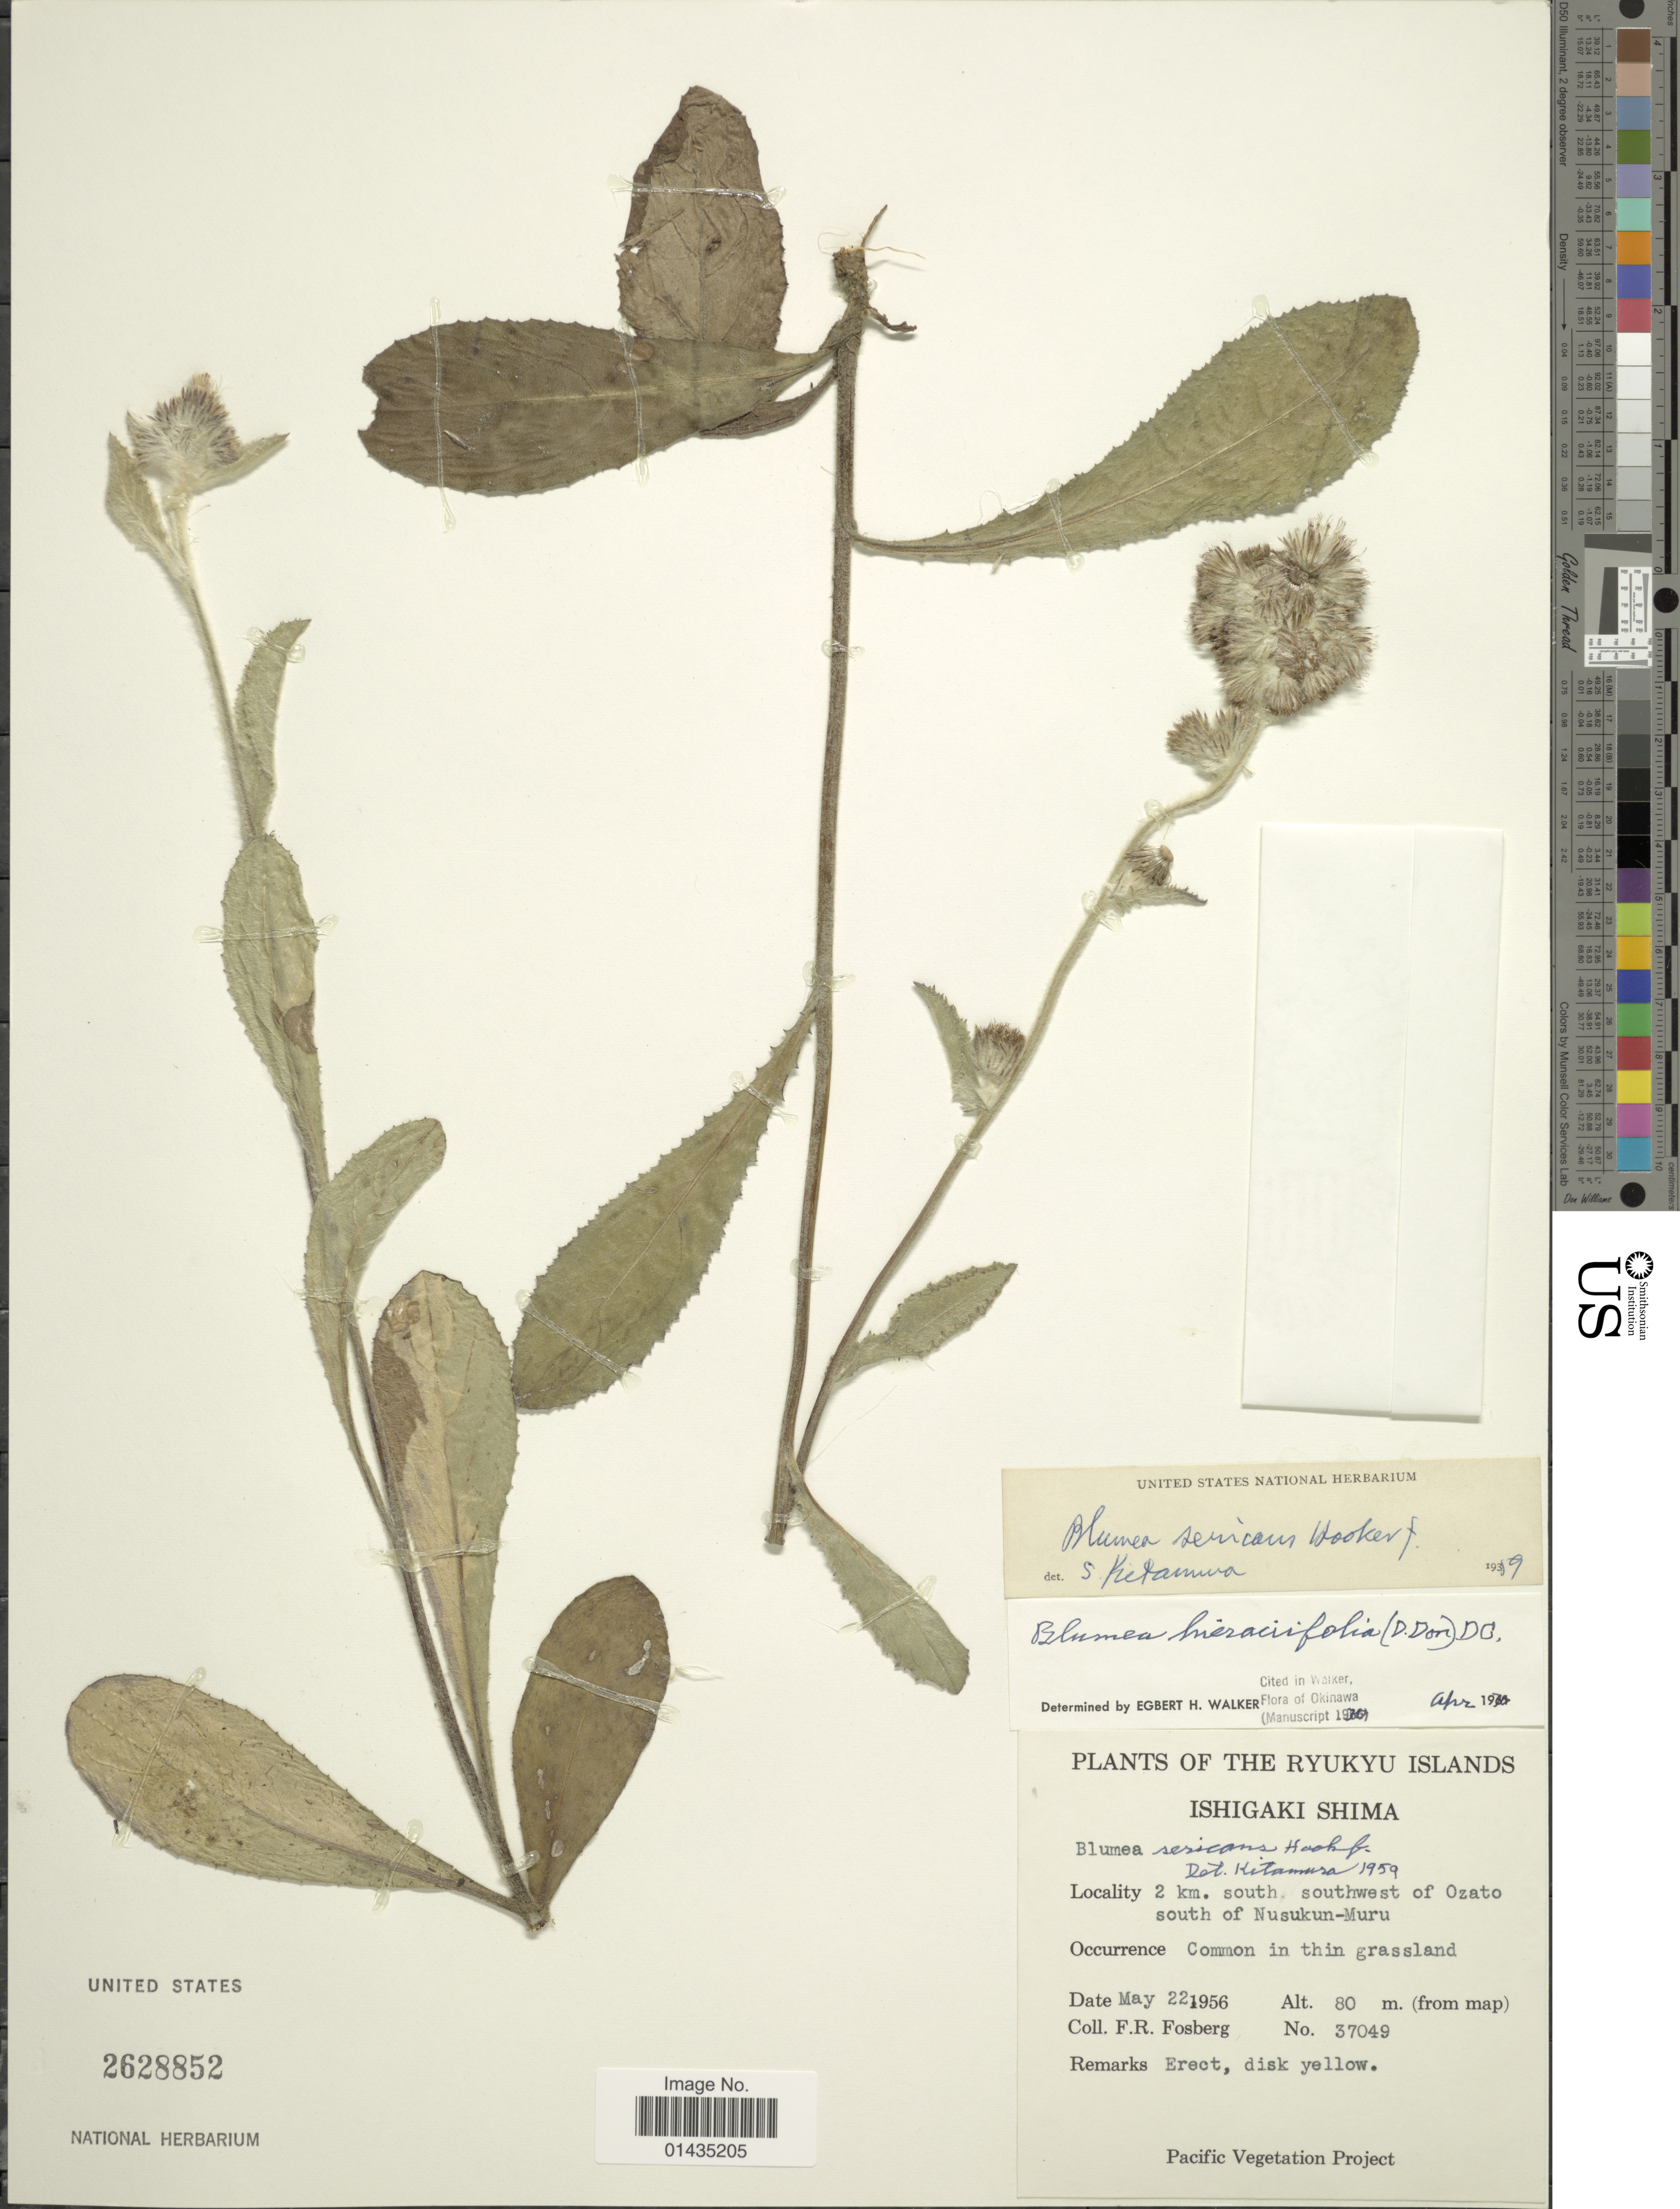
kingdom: Plantae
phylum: Tracheophyta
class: Magnoliopsida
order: Asterales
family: Asteraceae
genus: Blumea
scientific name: Blumea hieraciifolia var. hieraciifolia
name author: (Spreng.) DC.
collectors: F. R. Fosberg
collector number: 37049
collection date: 1956-05-22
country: Japan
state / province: Okinawa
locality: Ryukyu Islands, Ishigaki Shima, 2 km south southwest of Ozato south of Nusukun-Muru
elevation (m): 80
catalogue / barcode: US 2628852